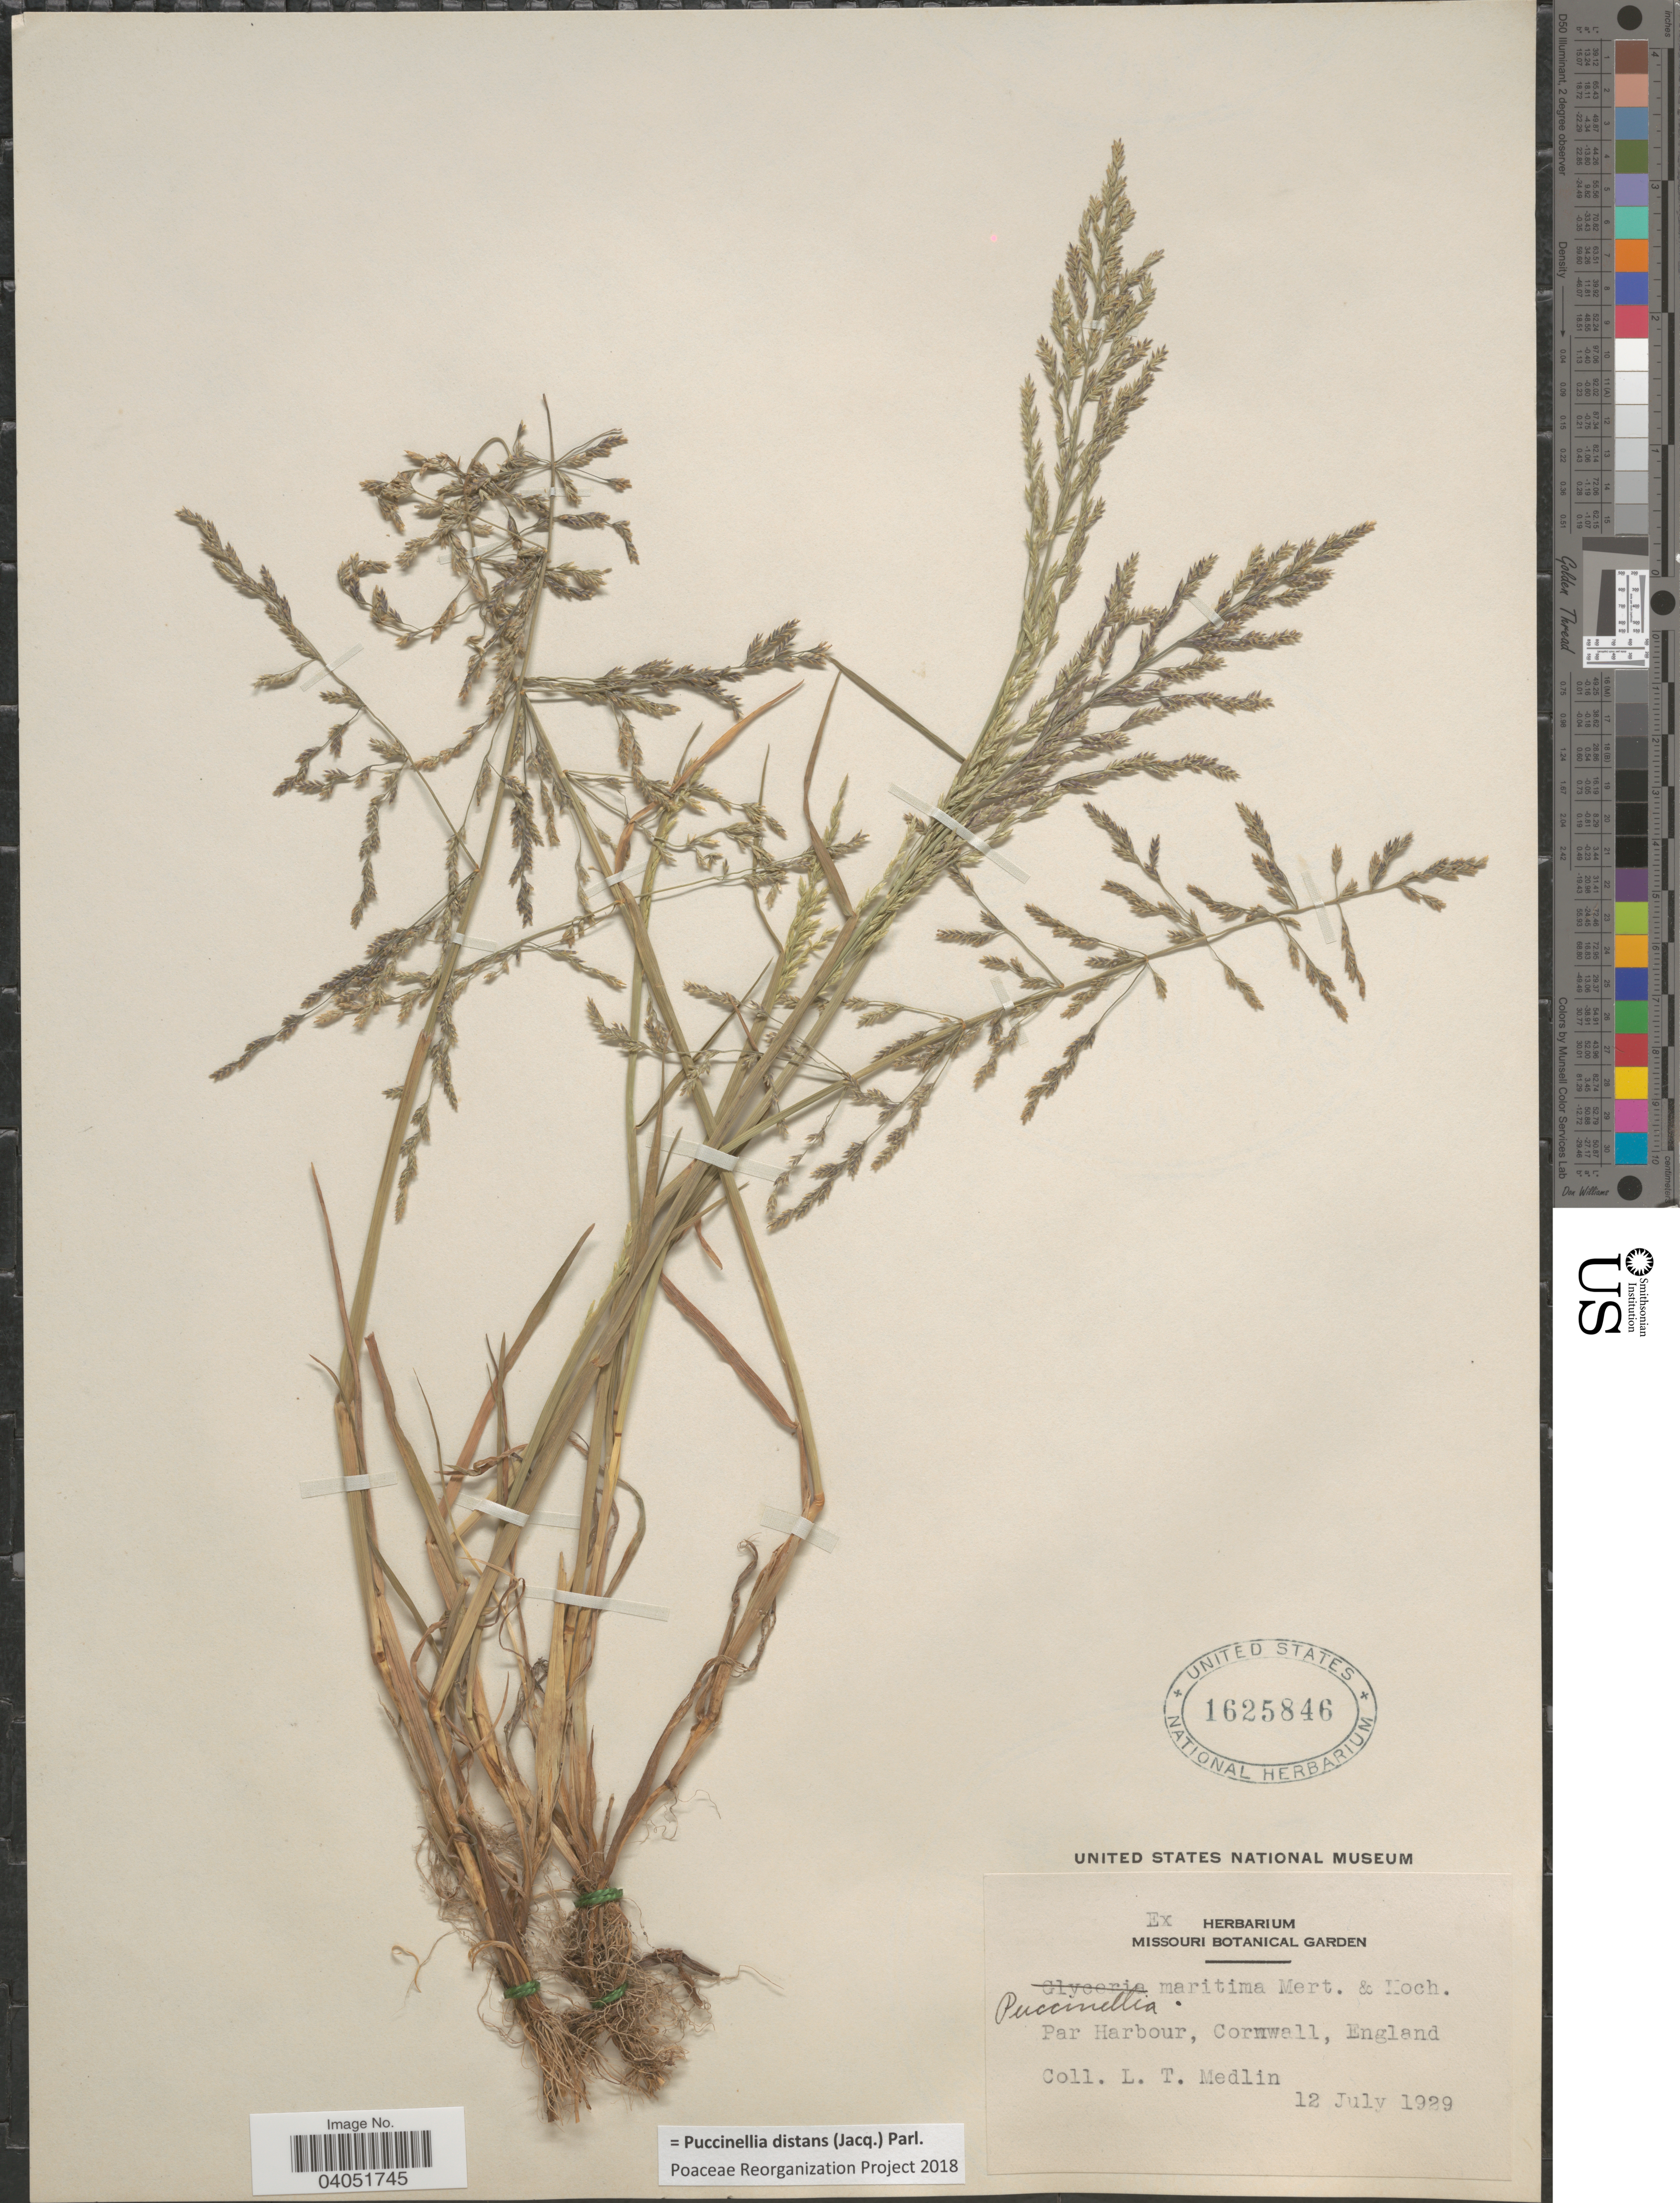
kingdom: Plantae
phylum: Tracheophyta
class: Liliopsida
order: Poales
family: Poaceae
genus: Puccinellia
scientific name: Puccinellia distans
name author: (Jacq.) Parl.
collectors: L. Medlin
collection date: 1929-07-12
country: United Kingdom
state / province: England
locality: Par Harbour, Cornwell.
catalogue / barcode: US 1625846